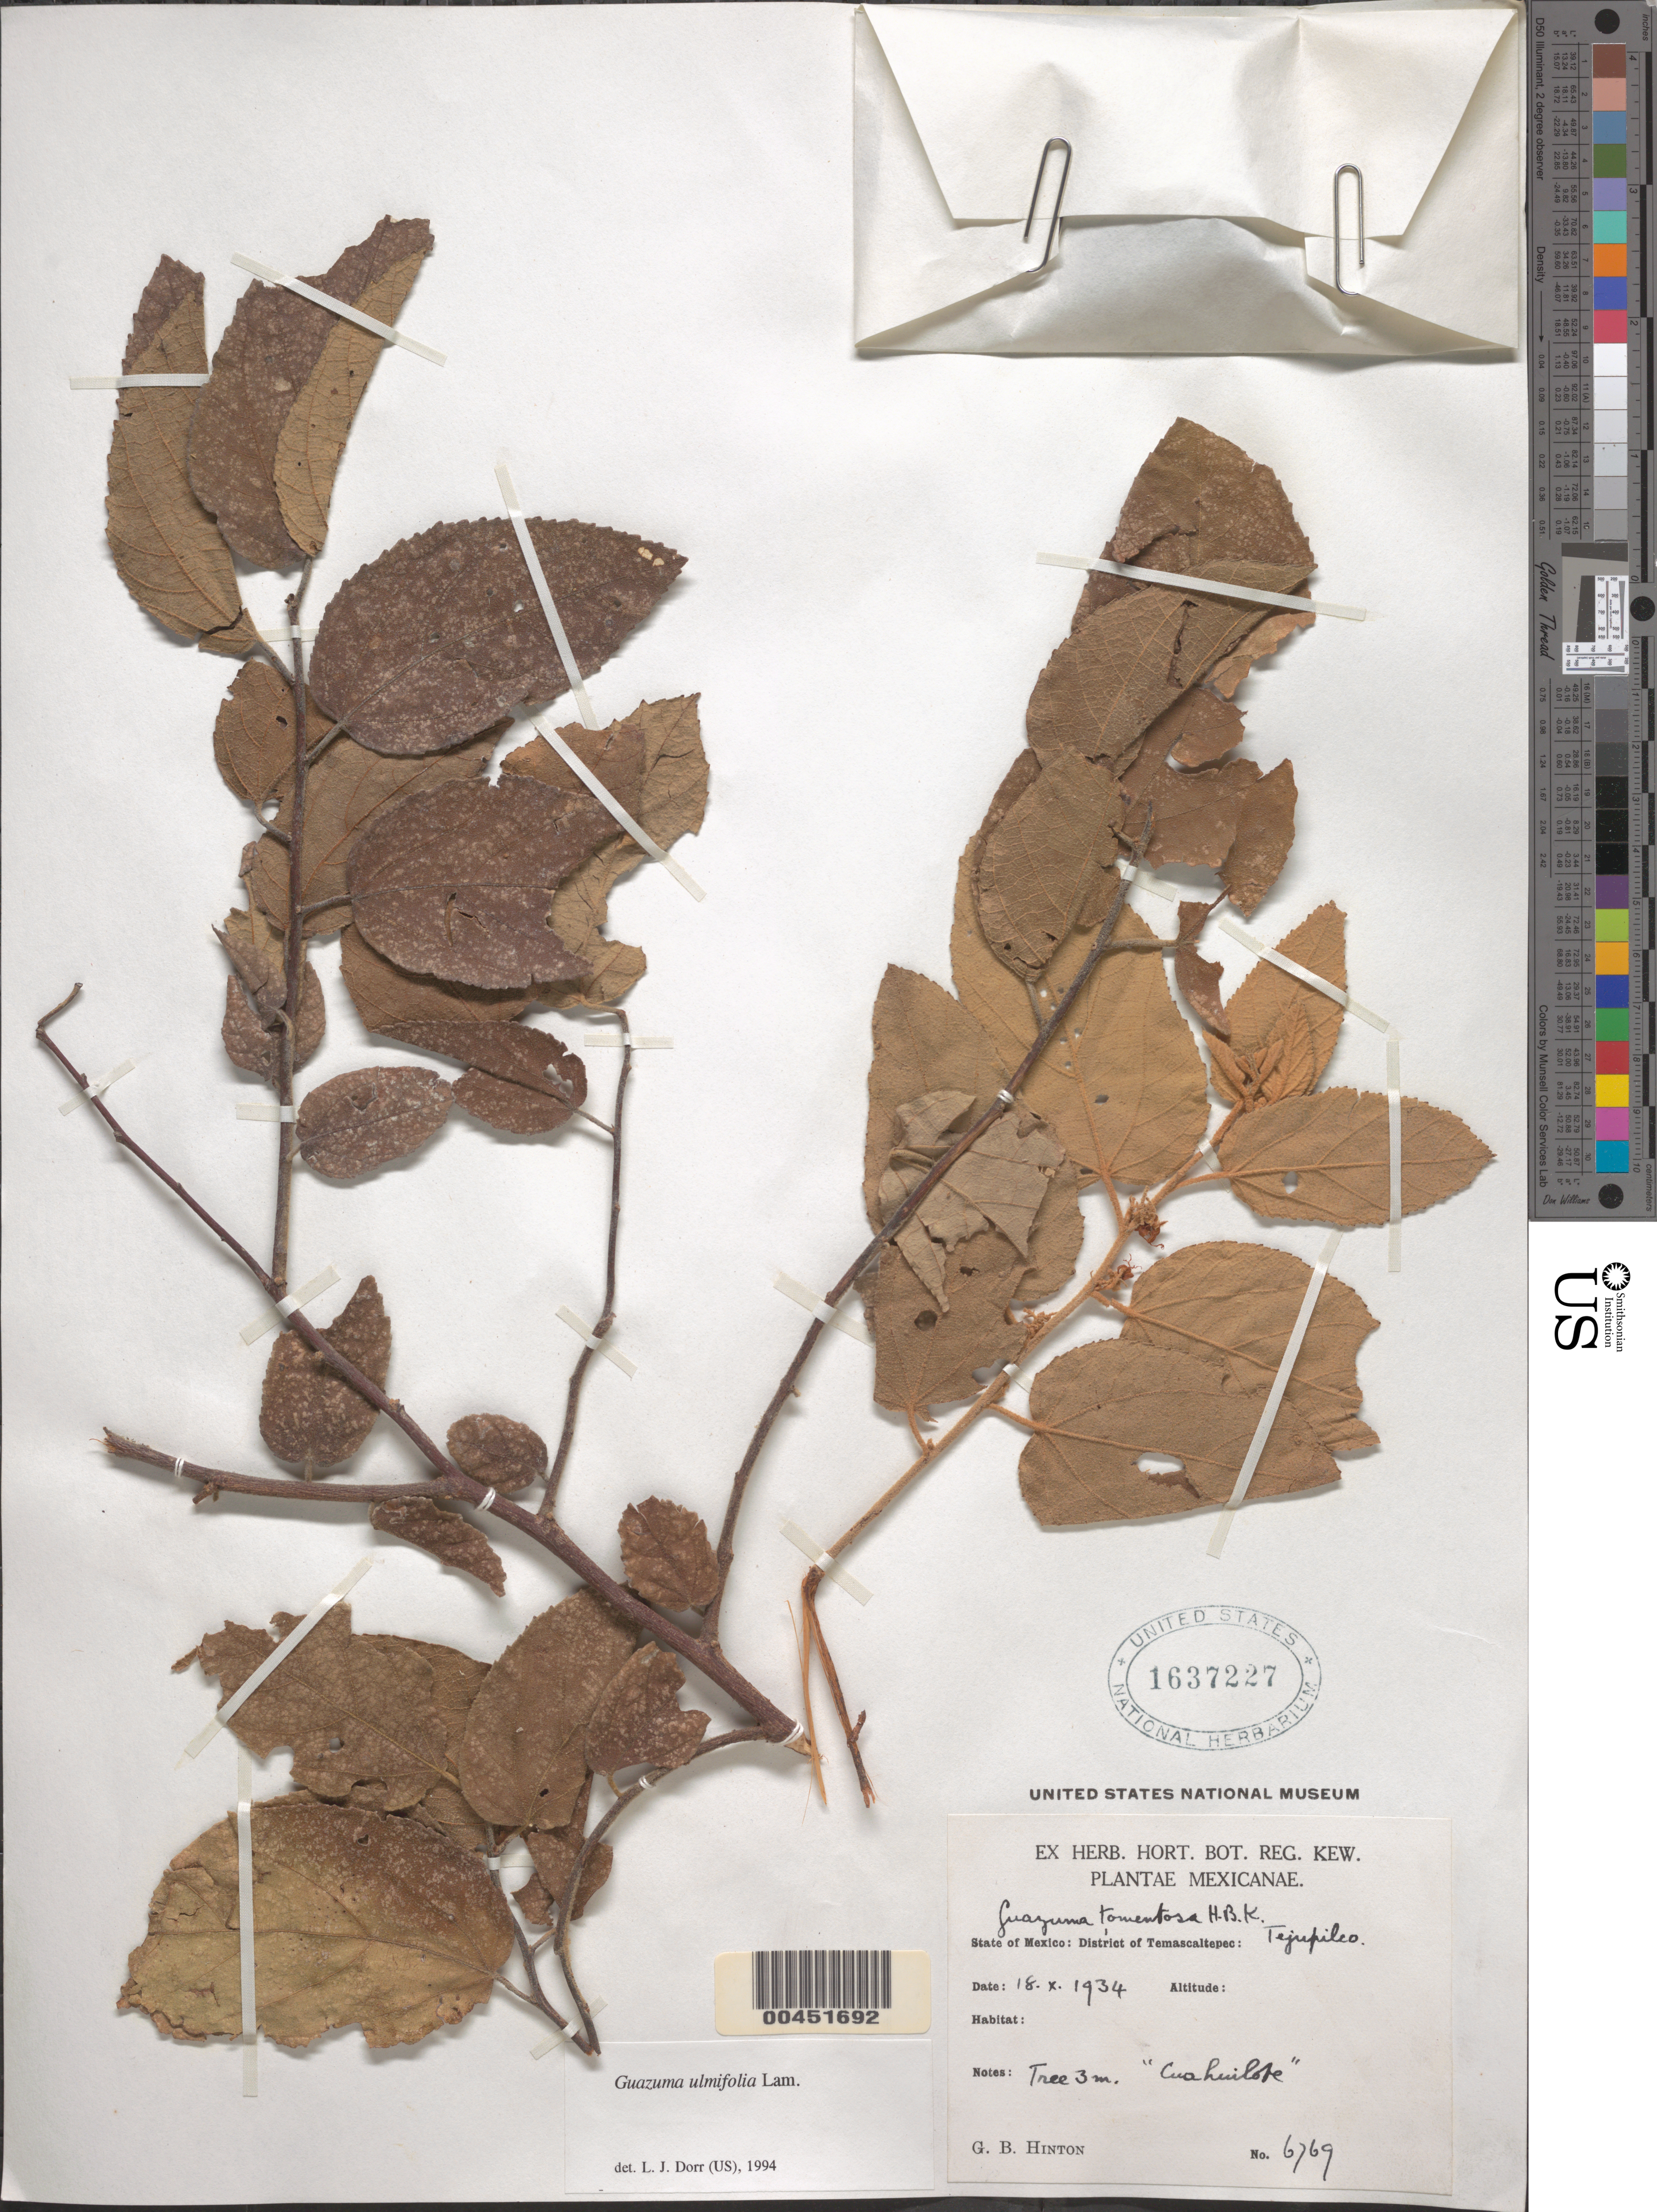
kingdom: Plantae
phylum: Tracheophyta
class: Magnoliopsida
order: Malvales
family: Malvaceae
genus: Guazuma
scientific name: Guazuma ulmifolia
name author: Lam.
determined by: Dorr, L. J., (BOT), Smithsonian Institution - National Museum of Natural History (UNITED STATES)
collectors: G. B. Hinton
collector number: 6769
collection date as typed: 18 Oct 1934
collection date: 1934-10-18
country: Mexico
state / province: México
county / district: Temascaltepec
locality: Tejupilco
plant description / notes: Common name: Cuahuilote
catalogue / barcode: US 1637227